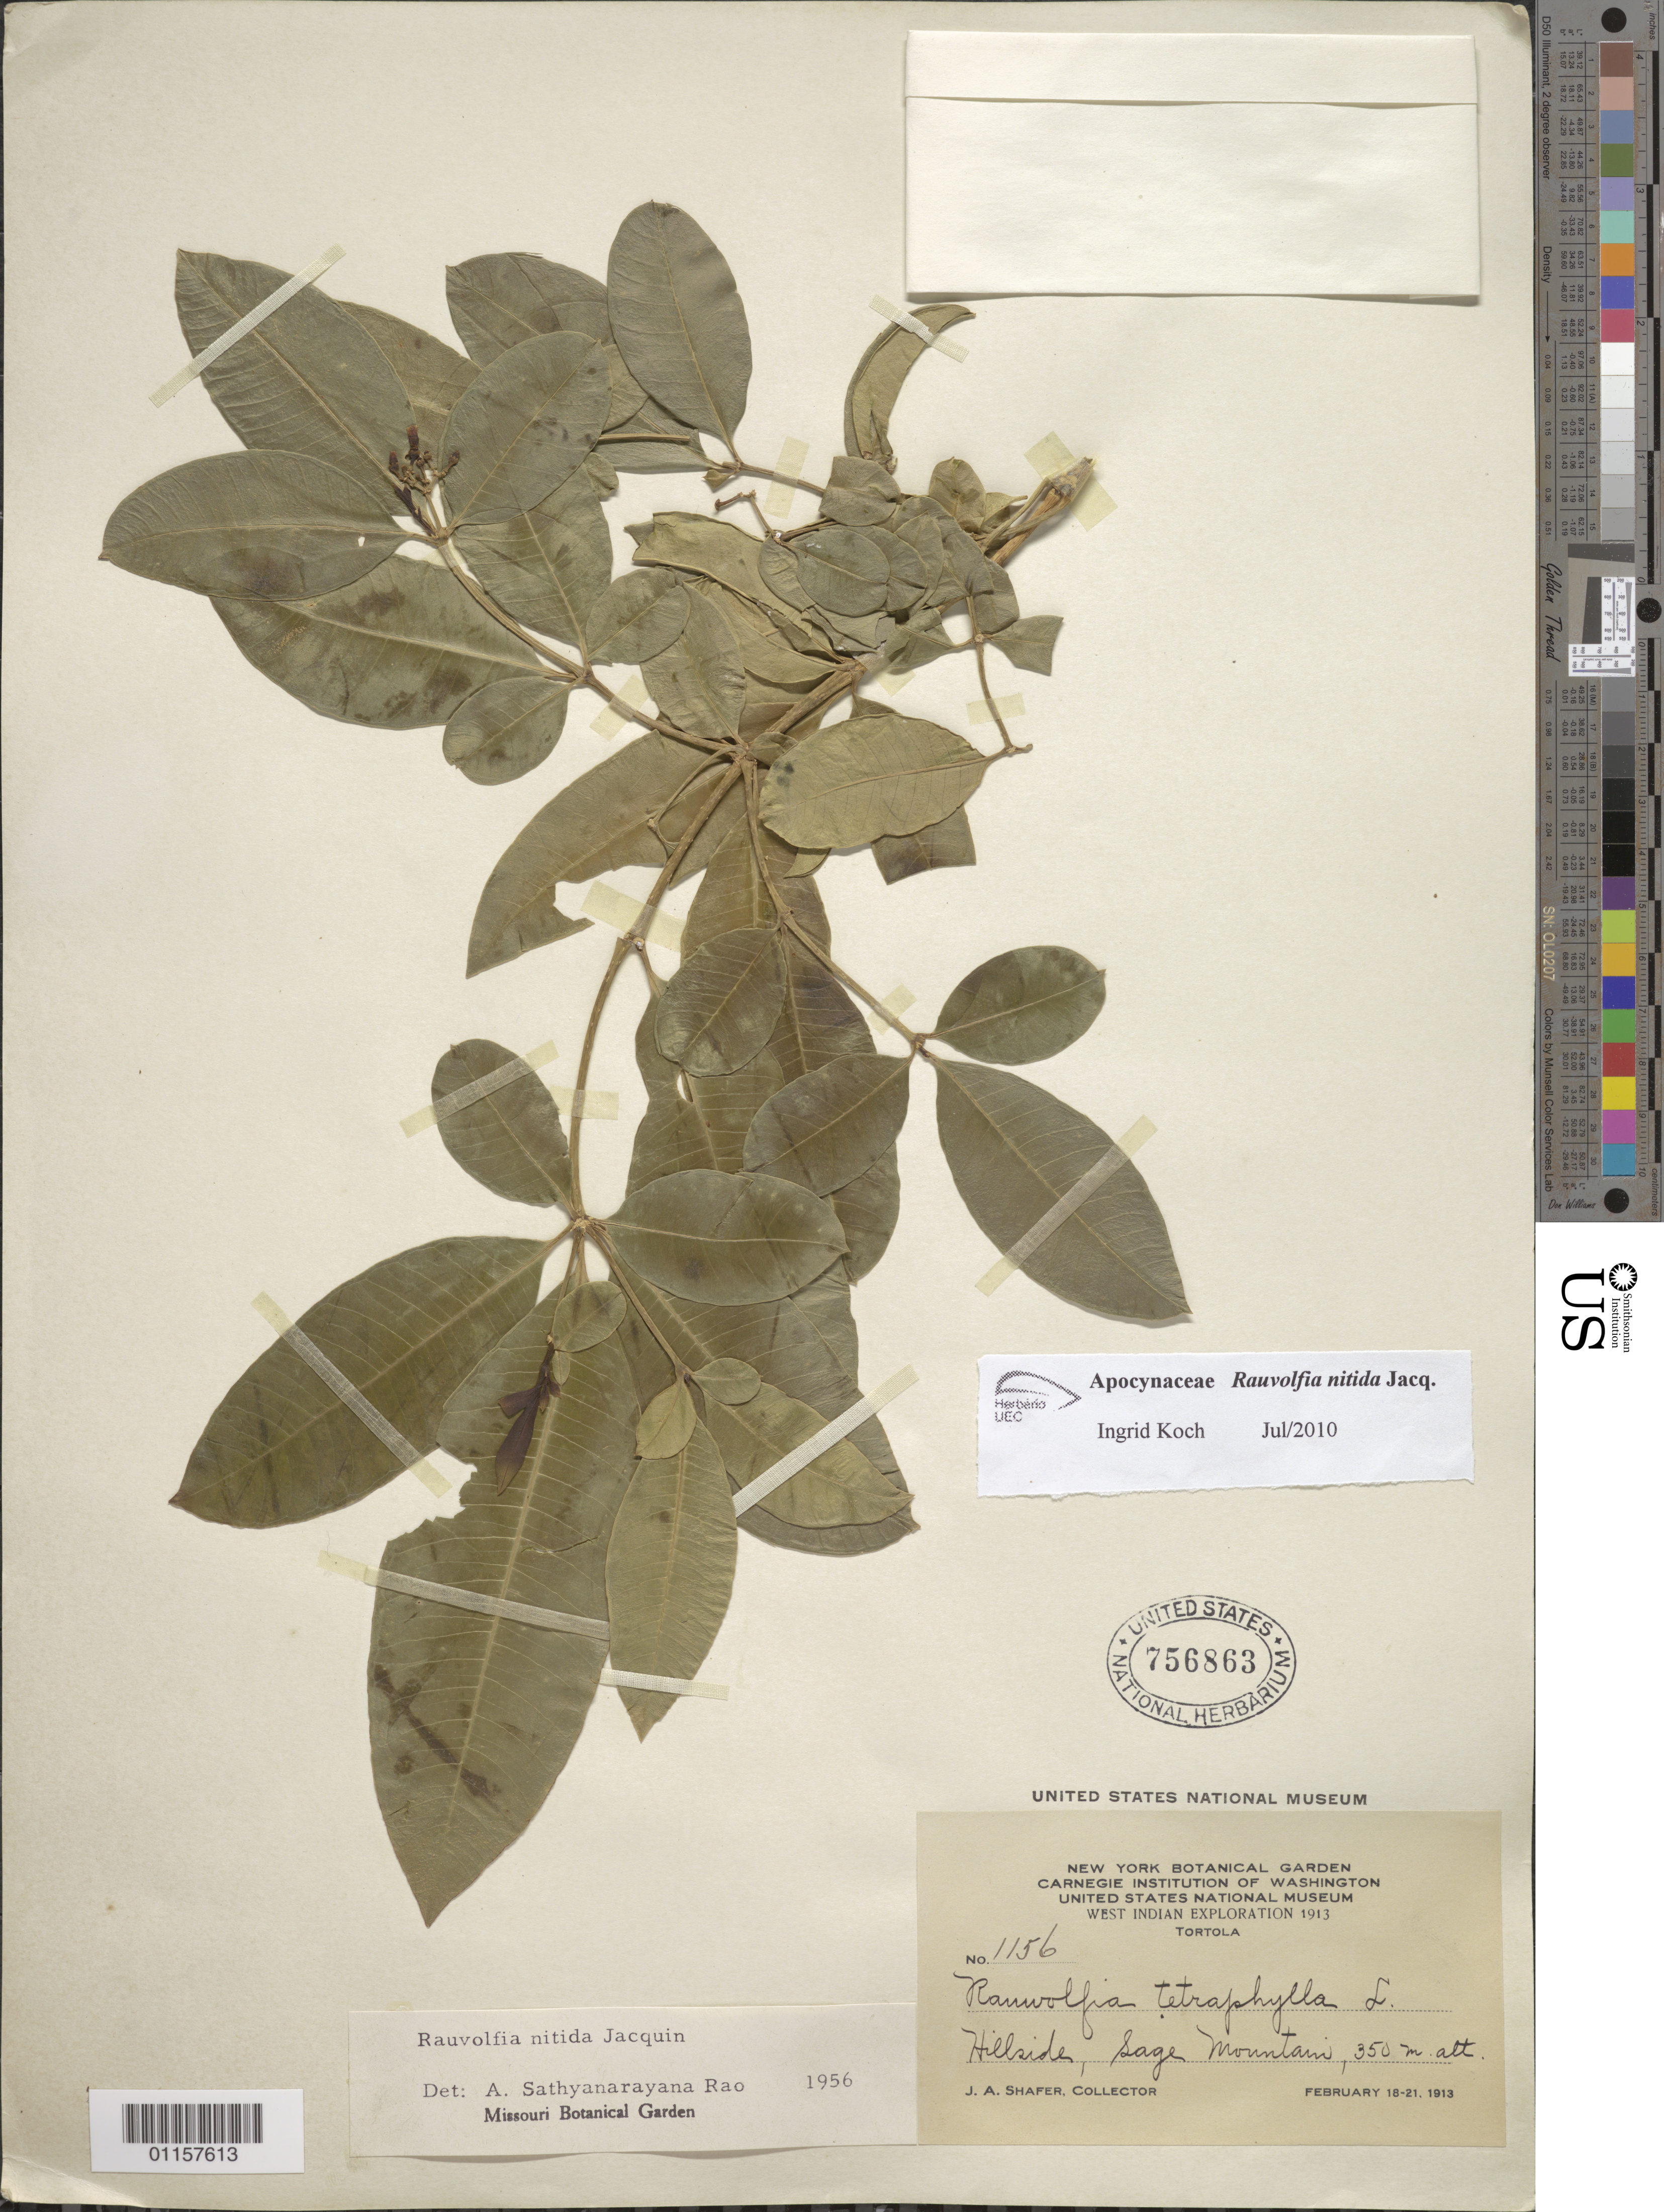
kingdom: Plantae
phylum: Tracheophyta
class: Magnoliopsida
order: Gentianales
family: Apocynaceae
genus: Rauvolfia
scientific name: Rauvolfia nitida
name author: Jacq.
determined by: Koch, I.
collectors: J. A. Shafer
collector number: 1156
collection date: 1913-02-18/1913-02-21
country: U.S. Virgin Islands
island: Tortola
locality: Sage Mountain.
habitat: Hillsides.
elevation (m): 350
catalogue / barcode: US 756863